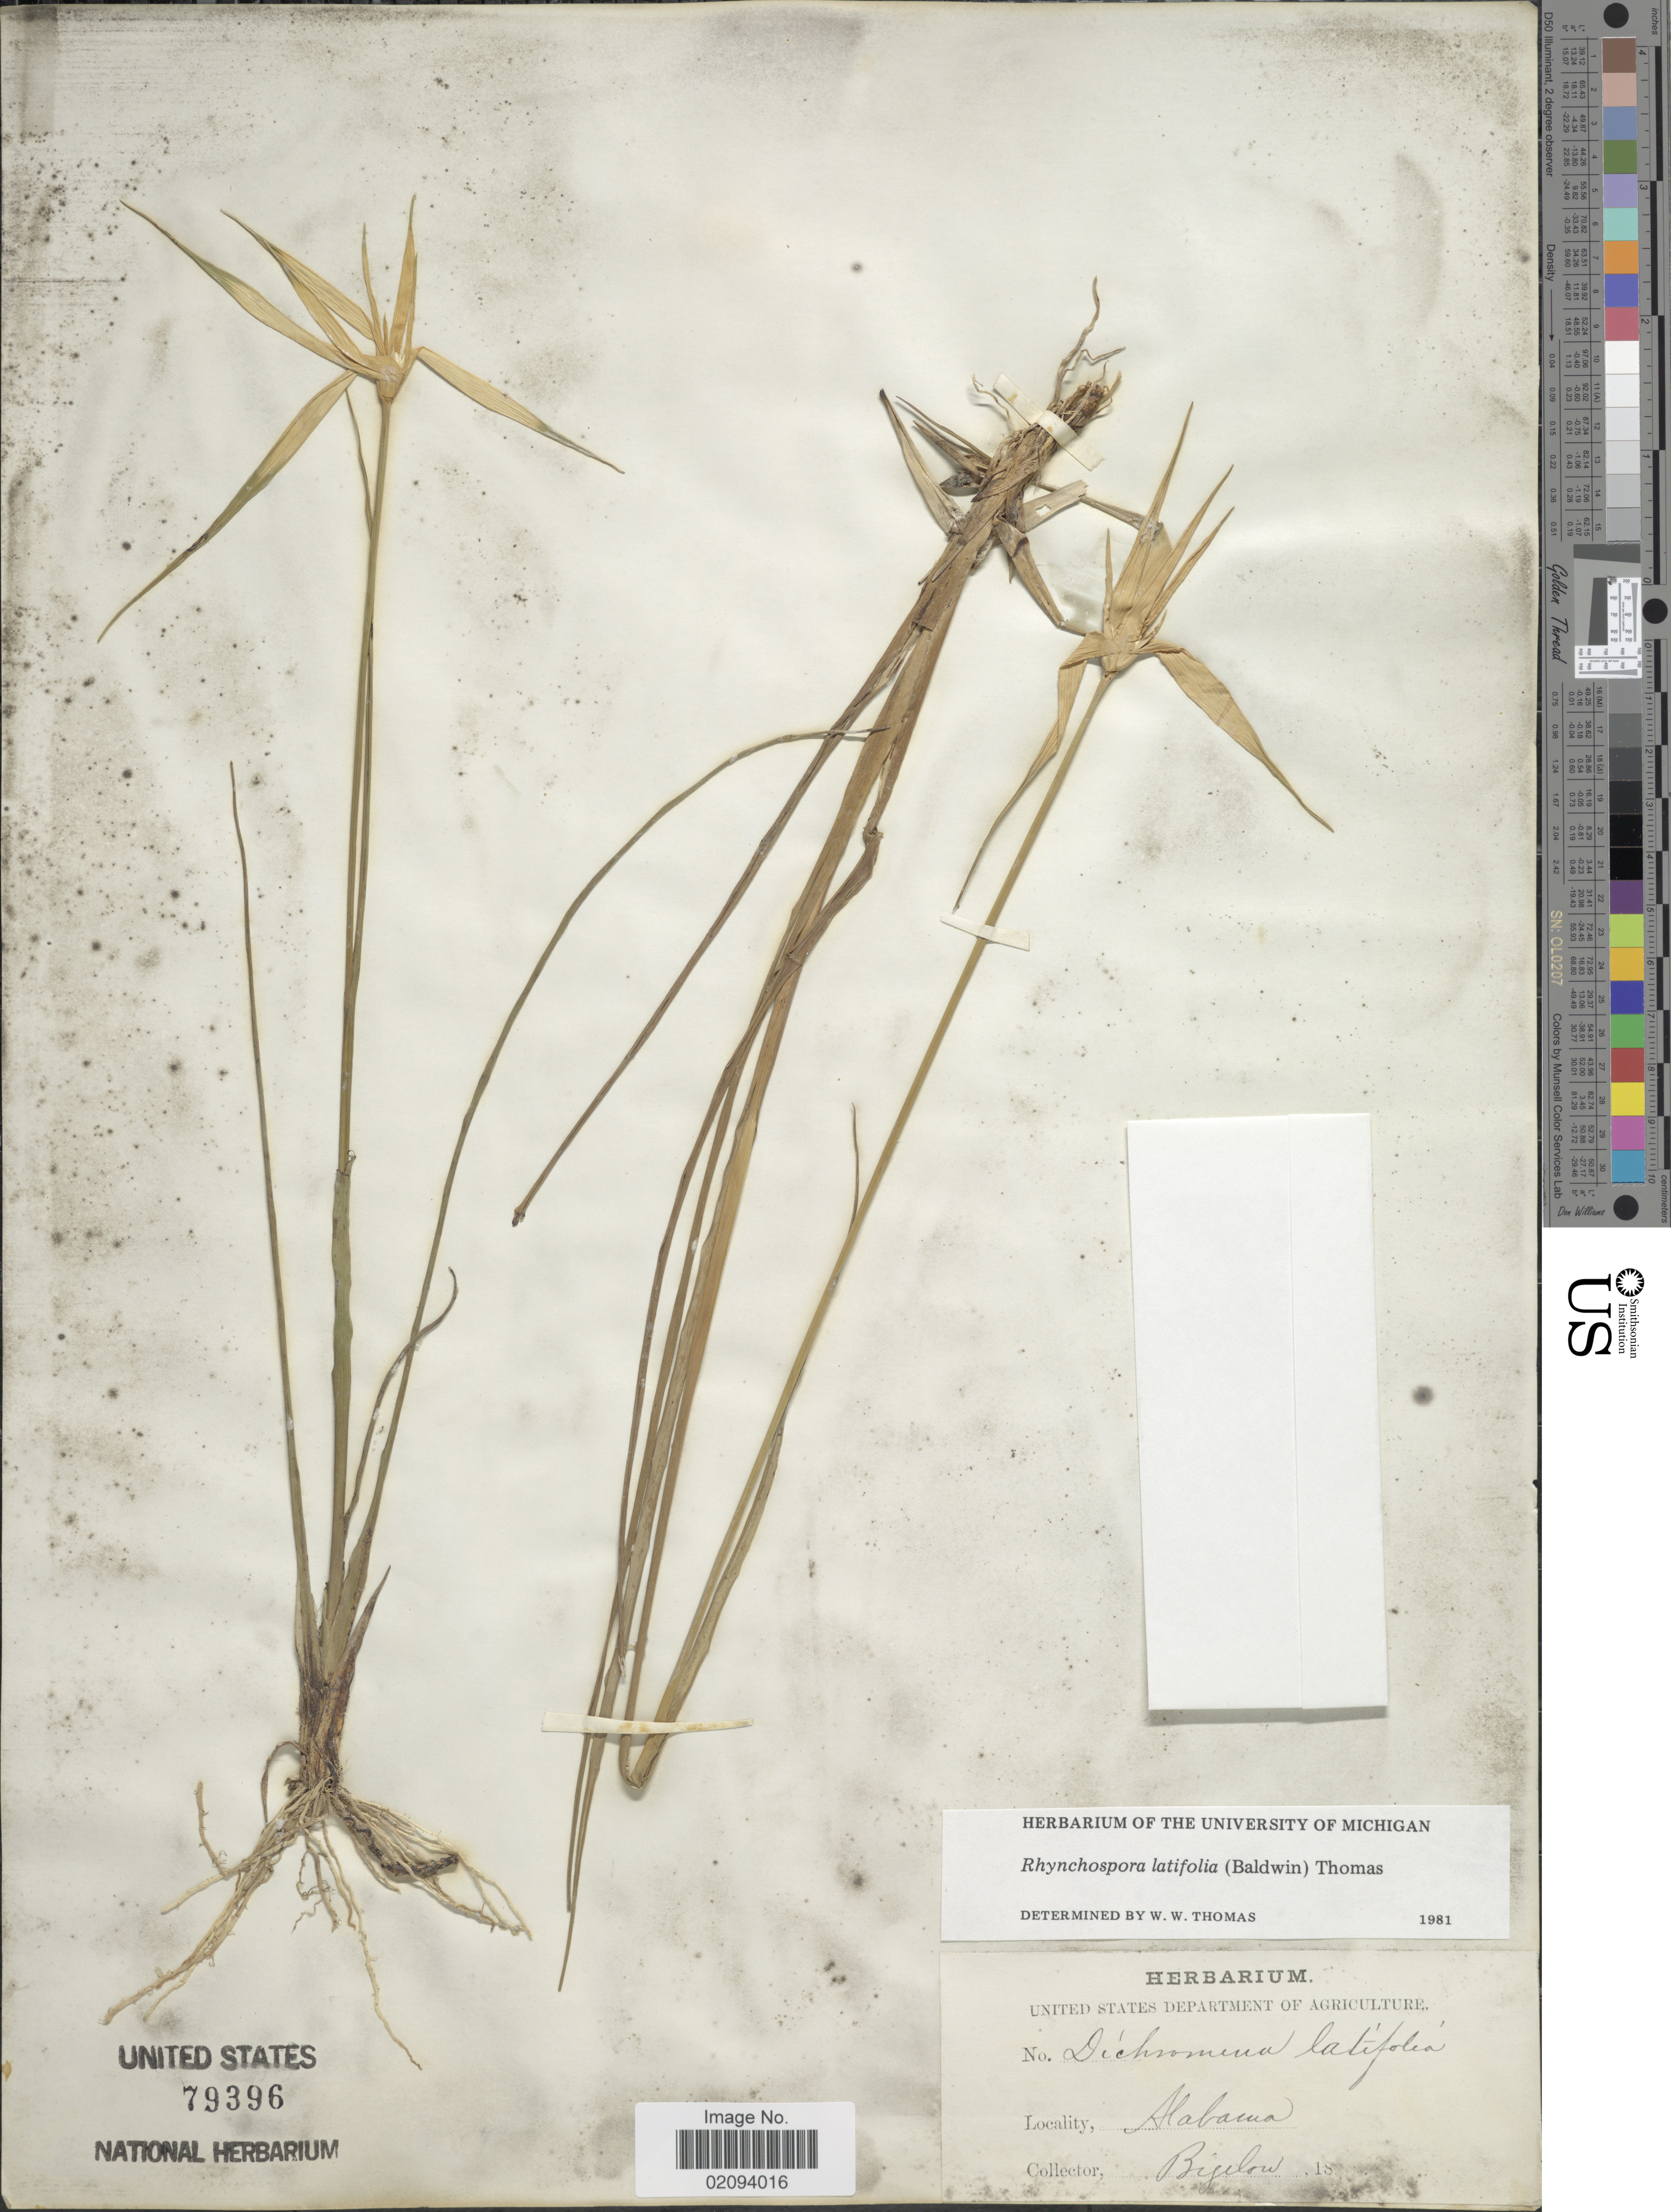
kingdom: Plantae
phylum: Tracheophyta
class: Liliopsida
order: Poales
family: Cyperaceae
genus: Rhynchospora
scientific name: Rhynchospora latifolia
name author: (Baldwin ex Elliott) W.W. Thomas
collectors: -. Bigelow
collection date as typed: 18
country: United States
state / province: Alabama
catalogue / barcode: US 79396